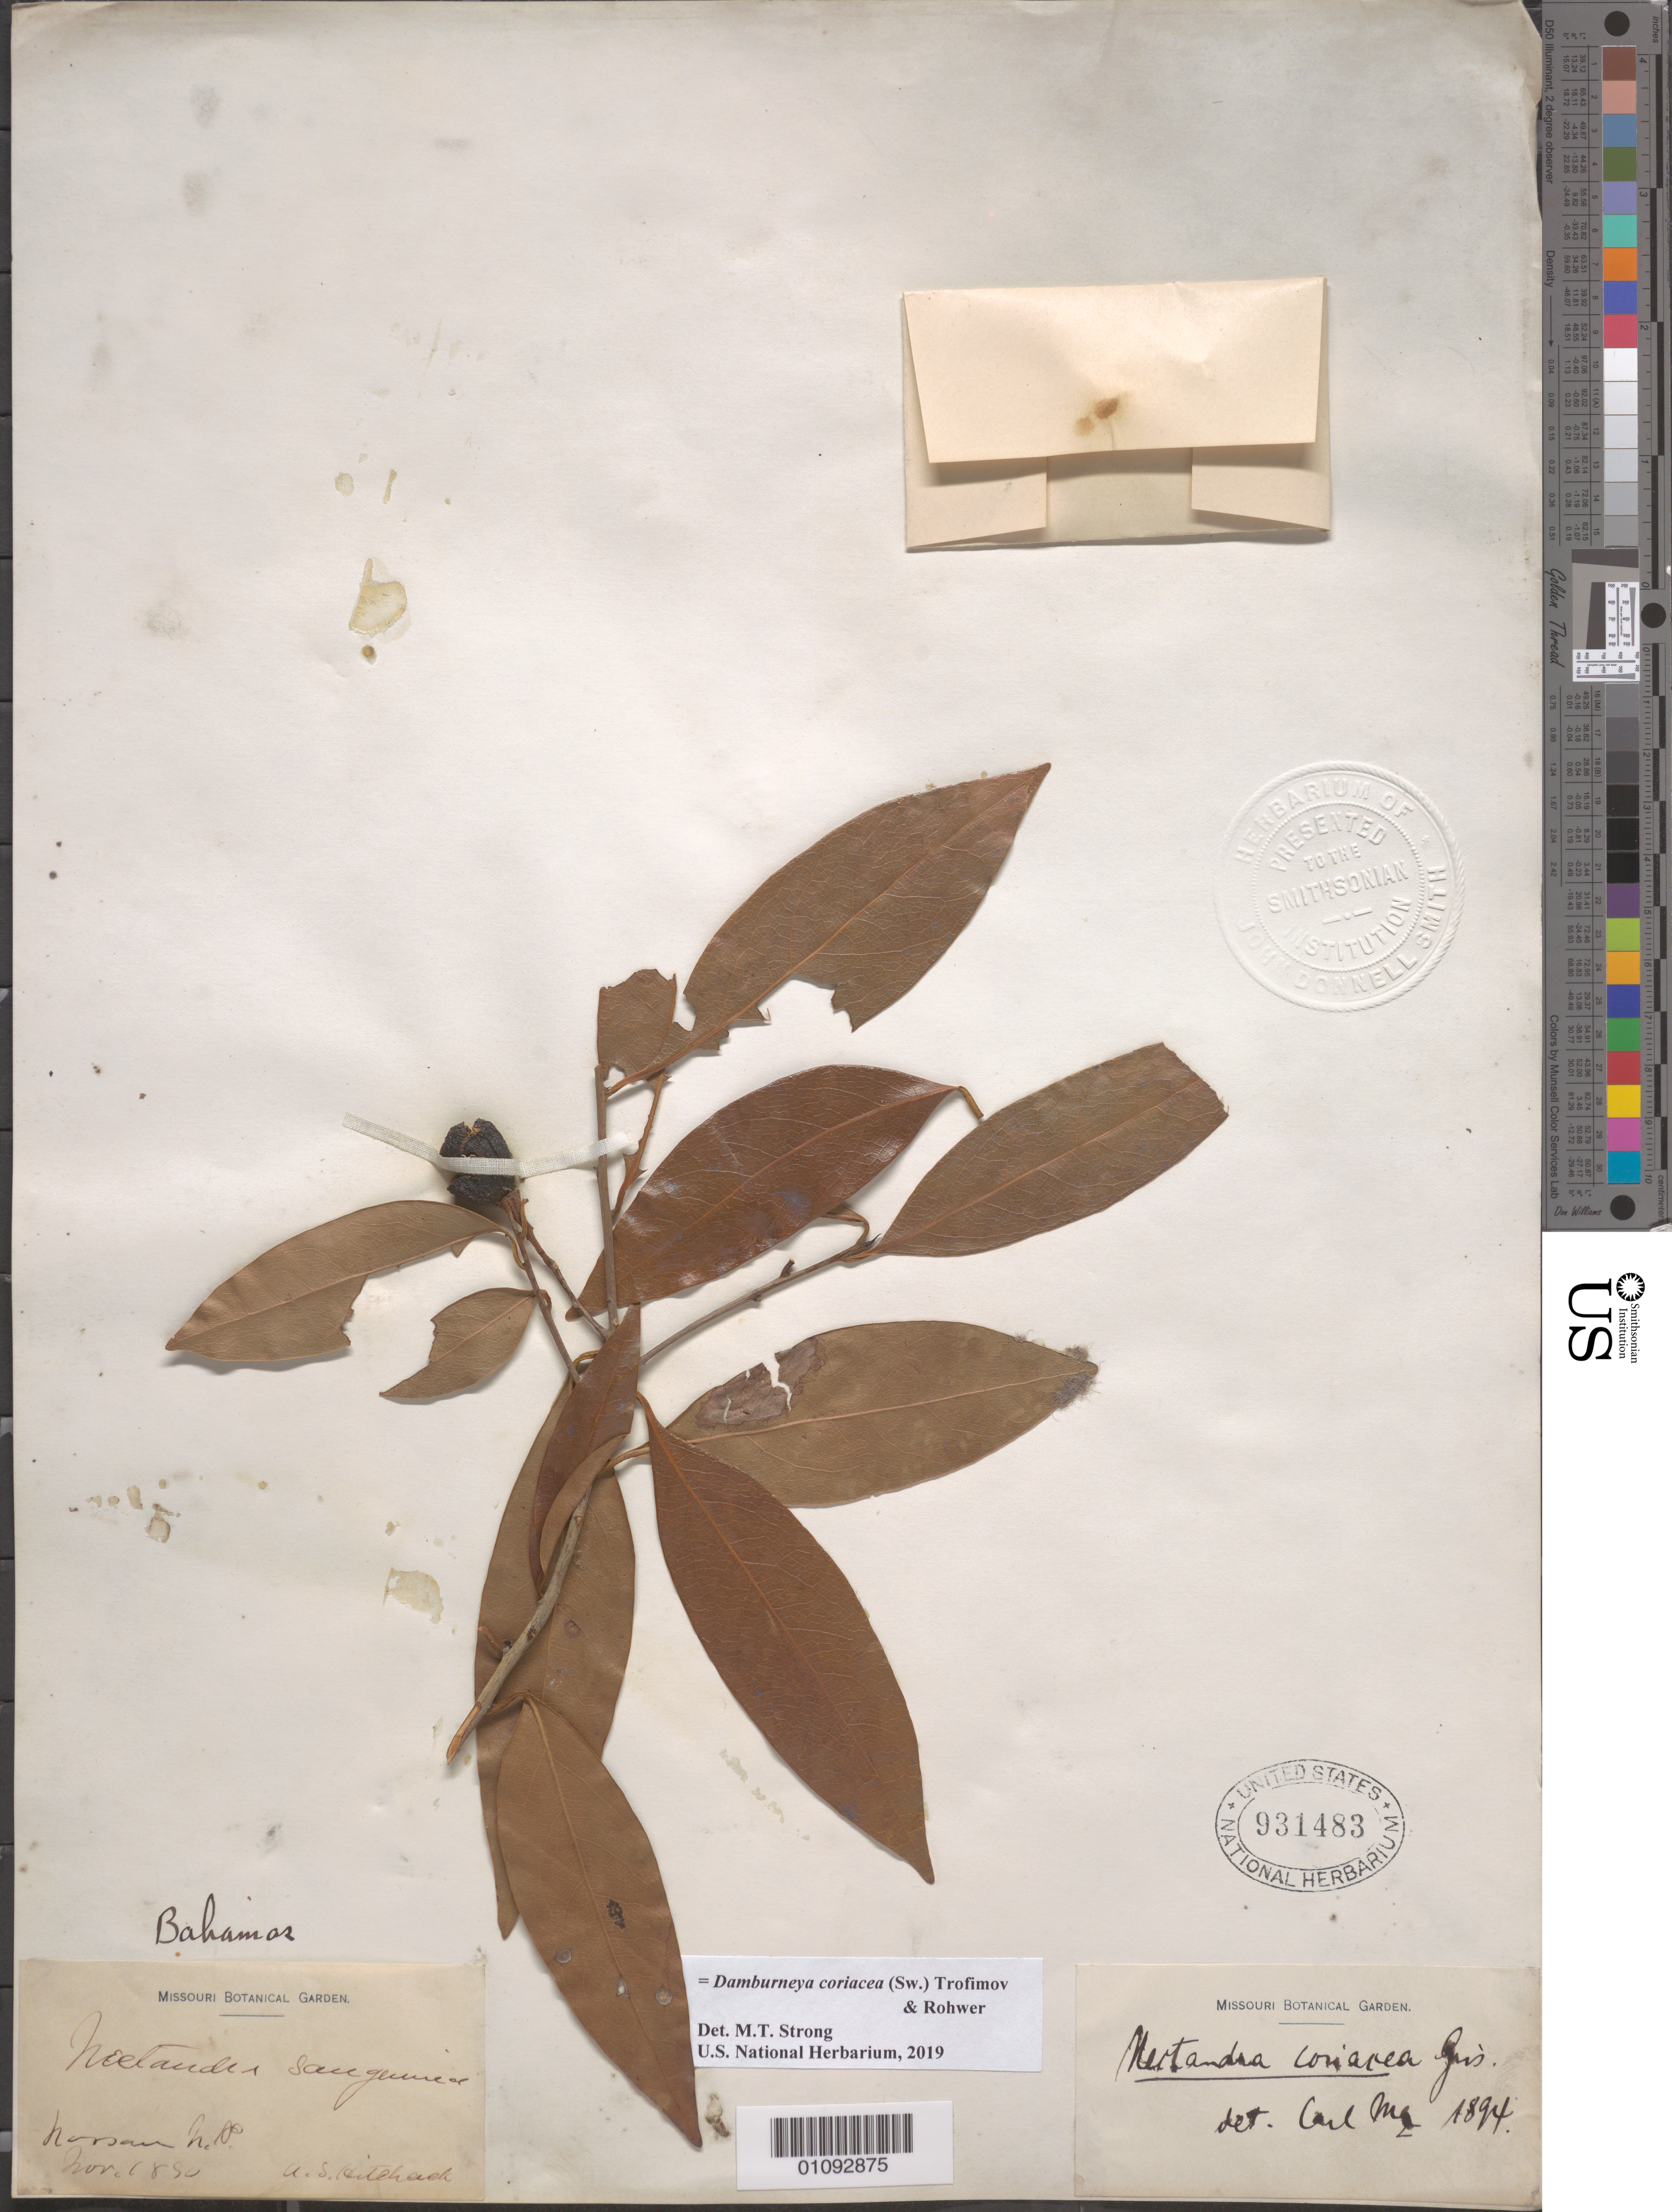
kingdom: Plantae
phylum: Tracheophyta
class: Magnoliopsida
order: Laurales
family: Lauraceae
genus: Damburneya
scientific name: Damburneya coriacea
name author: (Sw.) Trofimov & Rohwer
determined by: Strong, M. T., (US), Smithsonian Institution - National Museum of Natural History (UNITED STATES)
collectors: A. S. Hitchcock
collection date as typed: Nov 1850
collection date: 1850-11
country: Bahamas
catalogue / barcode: US 931483